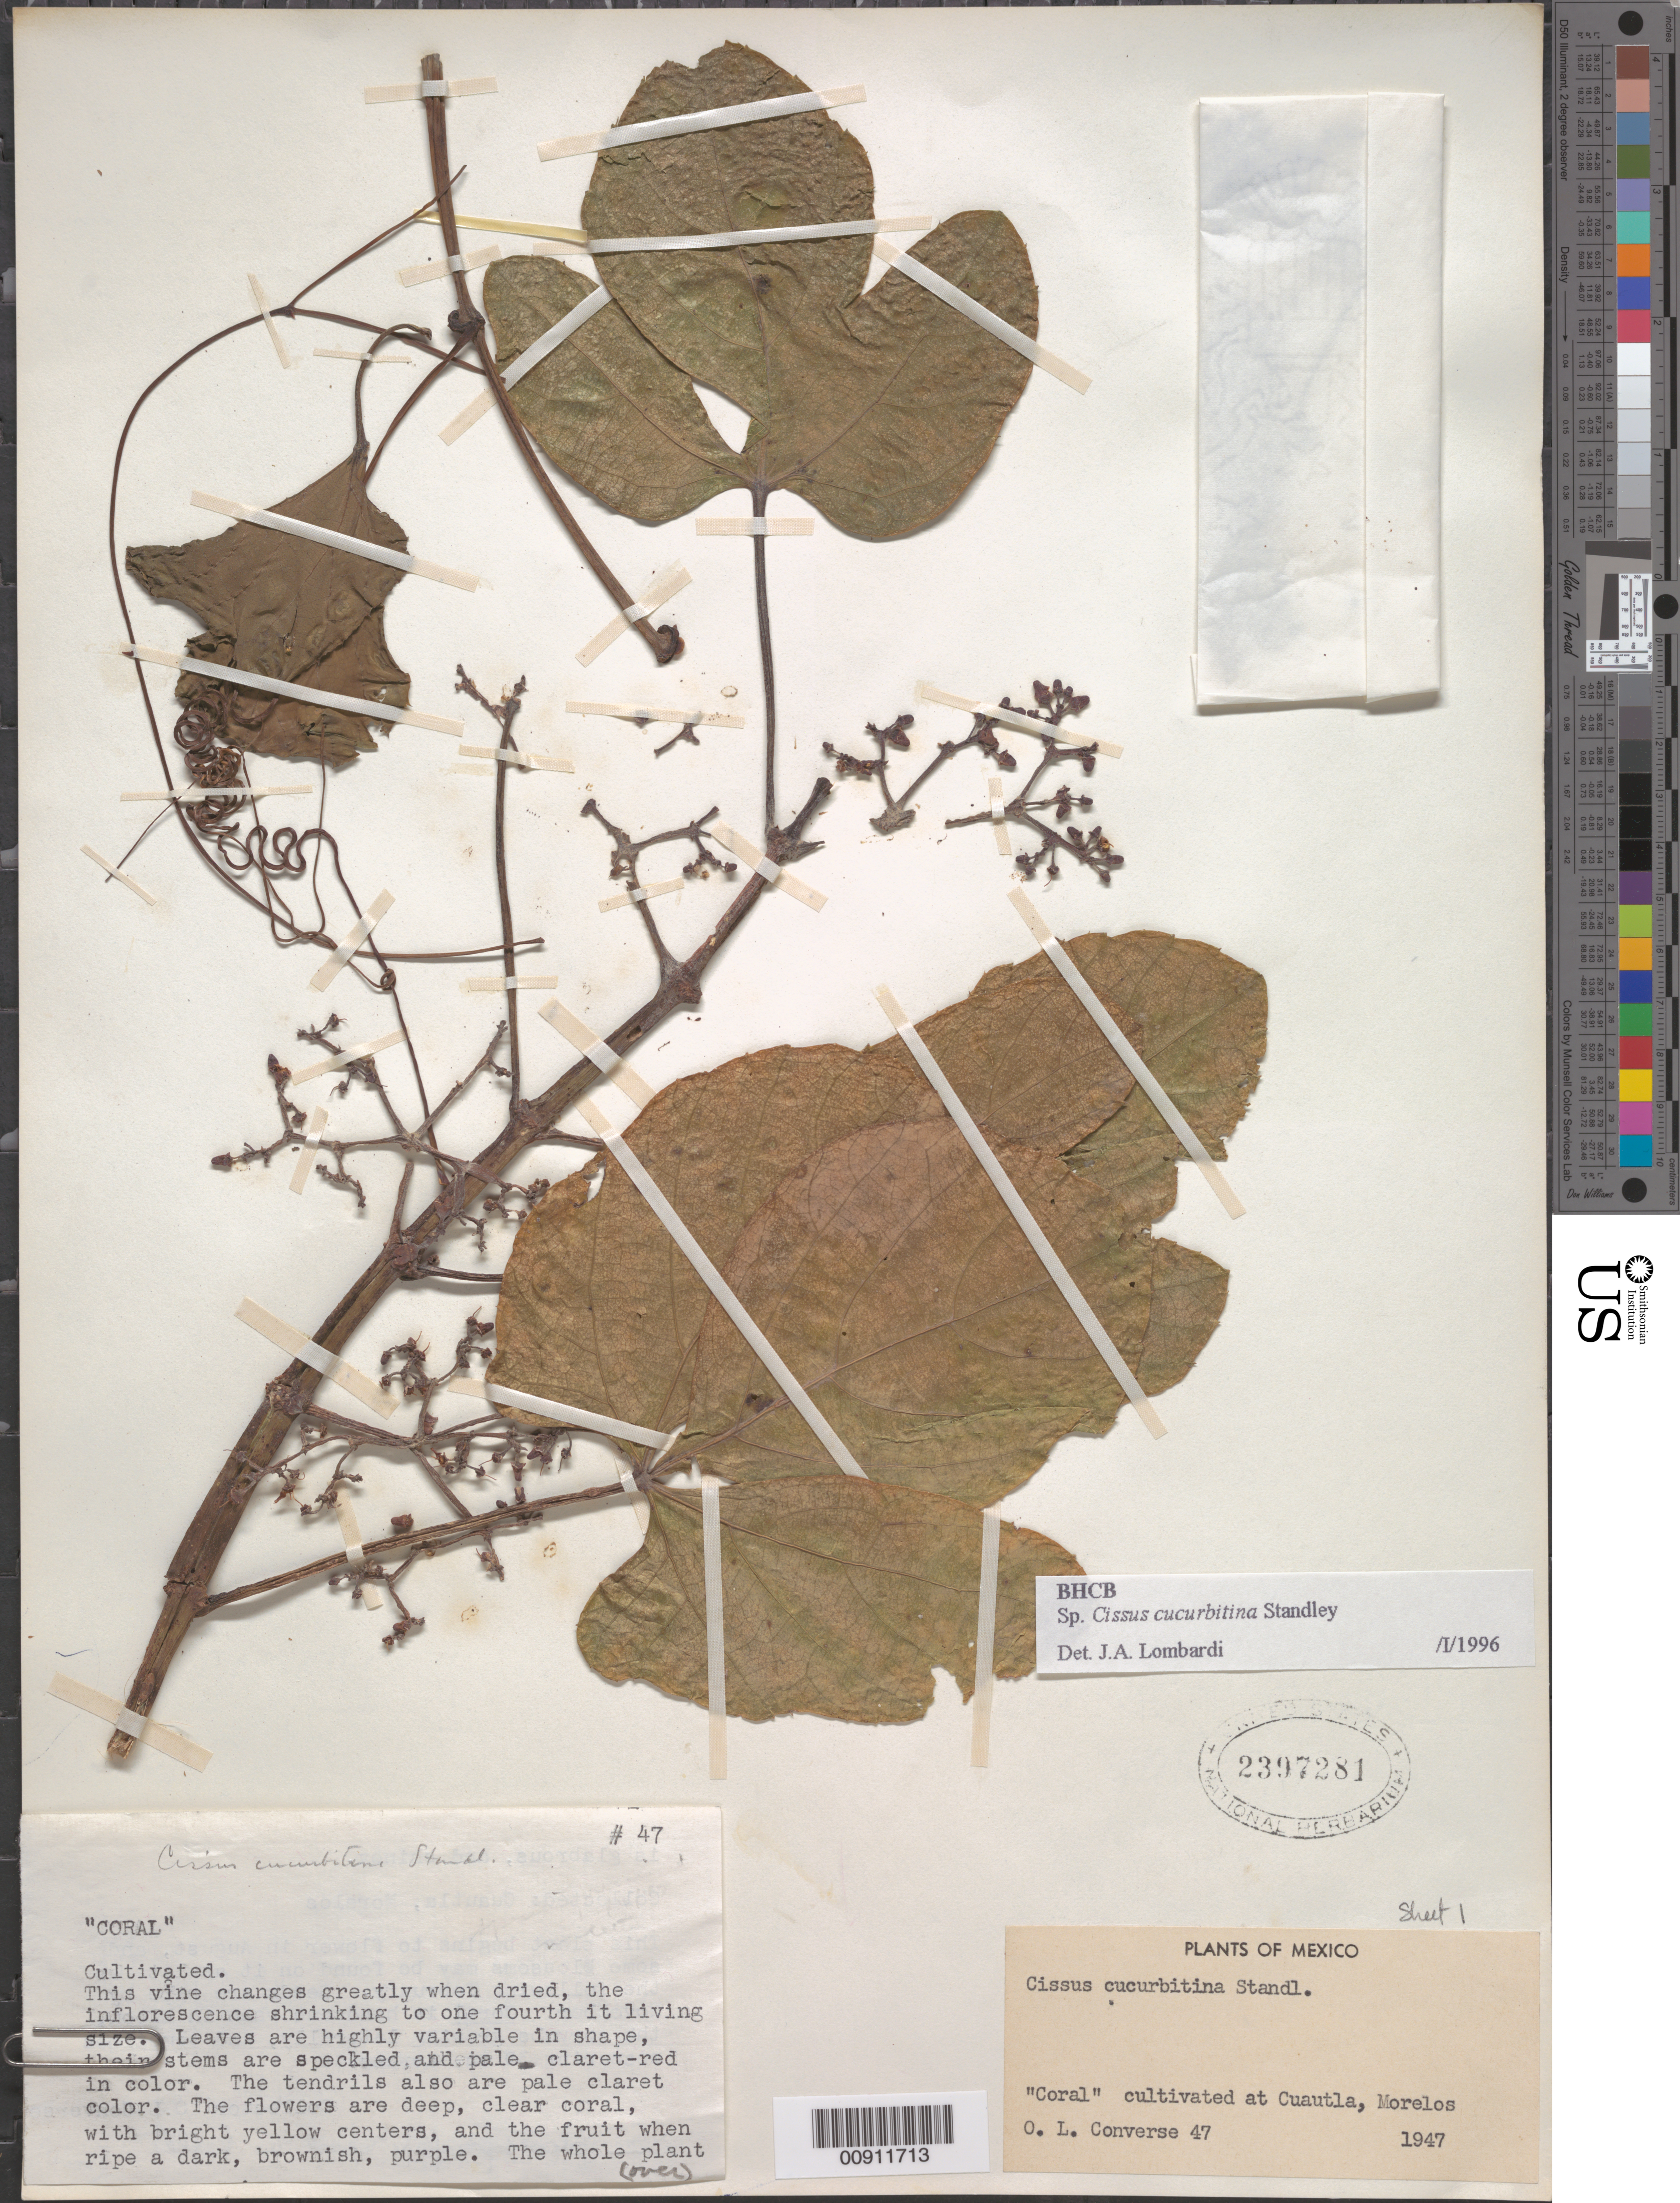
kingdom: Plantae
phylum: Tracheophyta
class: Magnoliopsida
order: Vitales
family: Vitaceae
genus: Cissus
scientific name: Cissus cucurbitina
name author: Standl.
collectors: E. Contreras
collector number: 47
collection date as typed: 1947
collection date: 1947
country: Mexico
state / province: Morelos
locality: Cuautla, Morelos.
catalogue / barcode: US 2397281